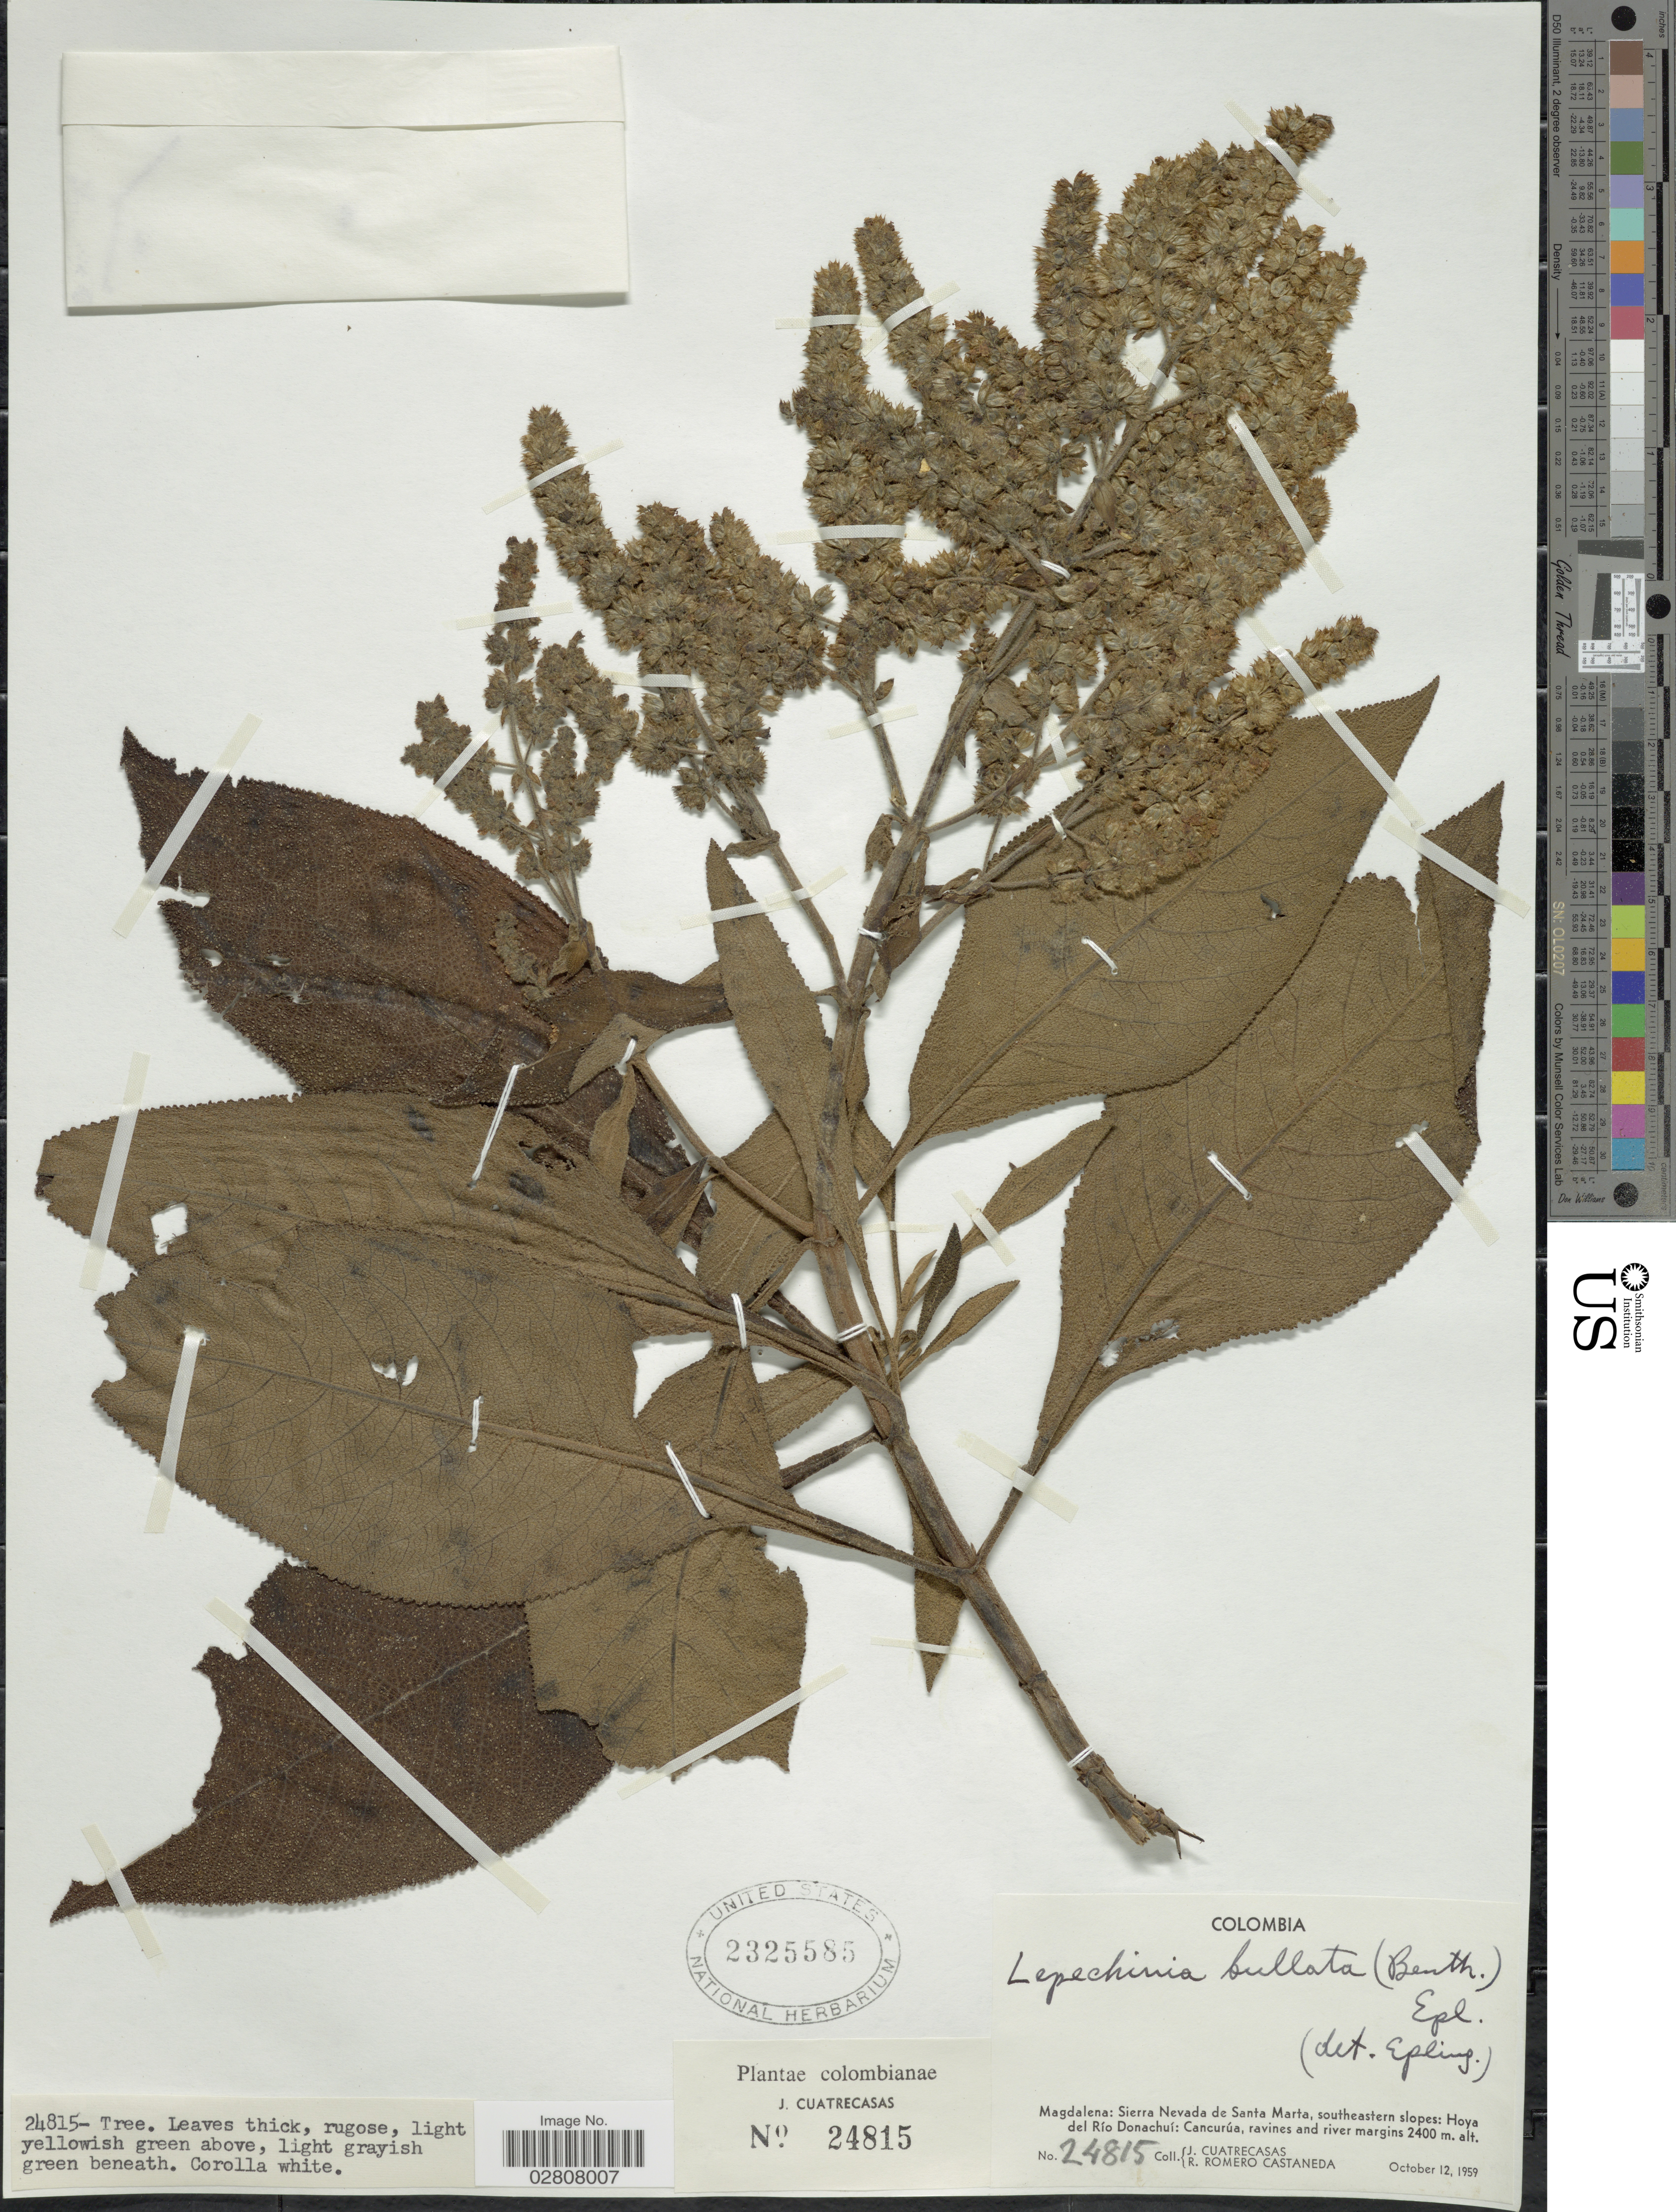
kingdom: Plantae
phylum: Tracheophyta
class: Magnoliopsida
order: Lamiales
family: Lamiaceae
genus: Lepechinia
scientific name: Lepechinia bullata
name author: (Kunth) Epling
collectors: J. Cuatrecasas & R. Romero Castañeda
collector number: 24815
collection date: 1959-10-12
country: Colombia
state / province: Magdalena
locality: Sierra Nevada de Santa Marta, southeastern slopes; Hoya del Río Donachuí: Cancurúa, ravines and river margins.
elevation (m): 2400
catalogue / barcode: US 2325585